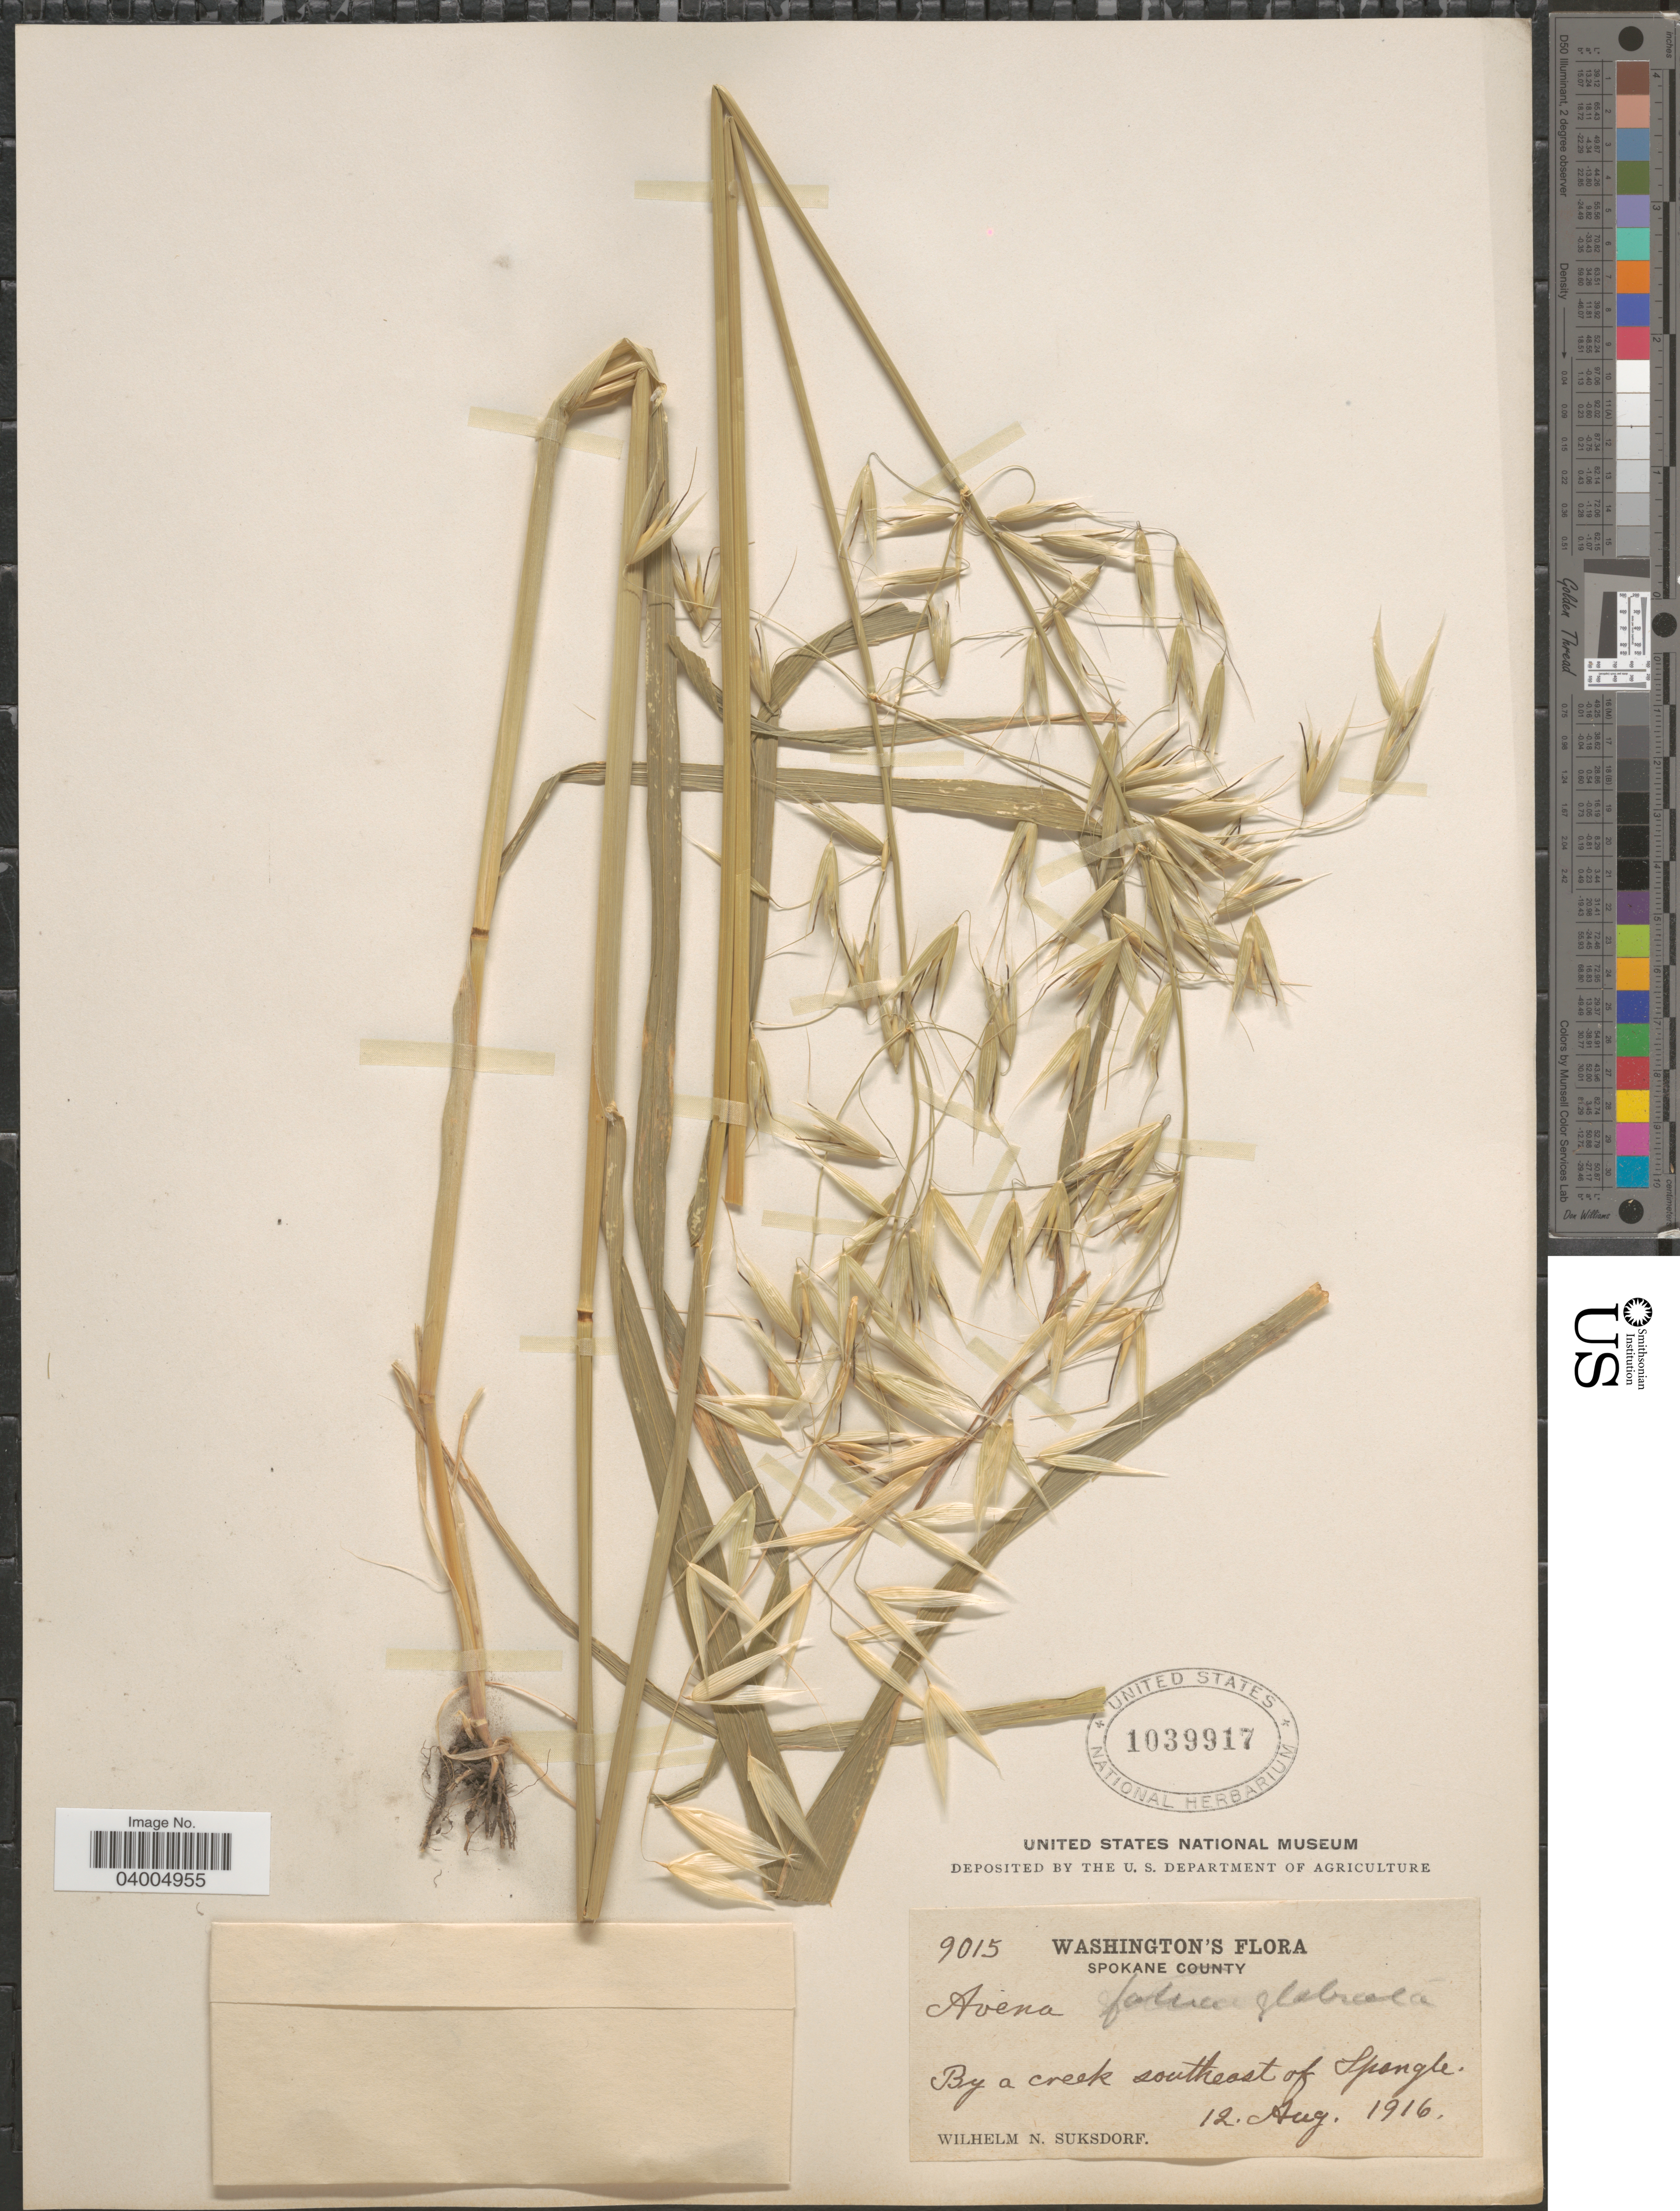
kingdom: Plantae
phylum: Tracheophyta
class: Liliopsida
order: Poales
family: Poaceae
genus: Avena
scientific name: Avena fatua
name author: L.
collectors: W. N. Suksdorf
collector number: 9015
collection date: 1916-08-12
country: United States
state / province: Washington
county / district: Spokane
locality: Spokane County. By a creek southeast of Spangle.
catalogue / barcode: US 1039917